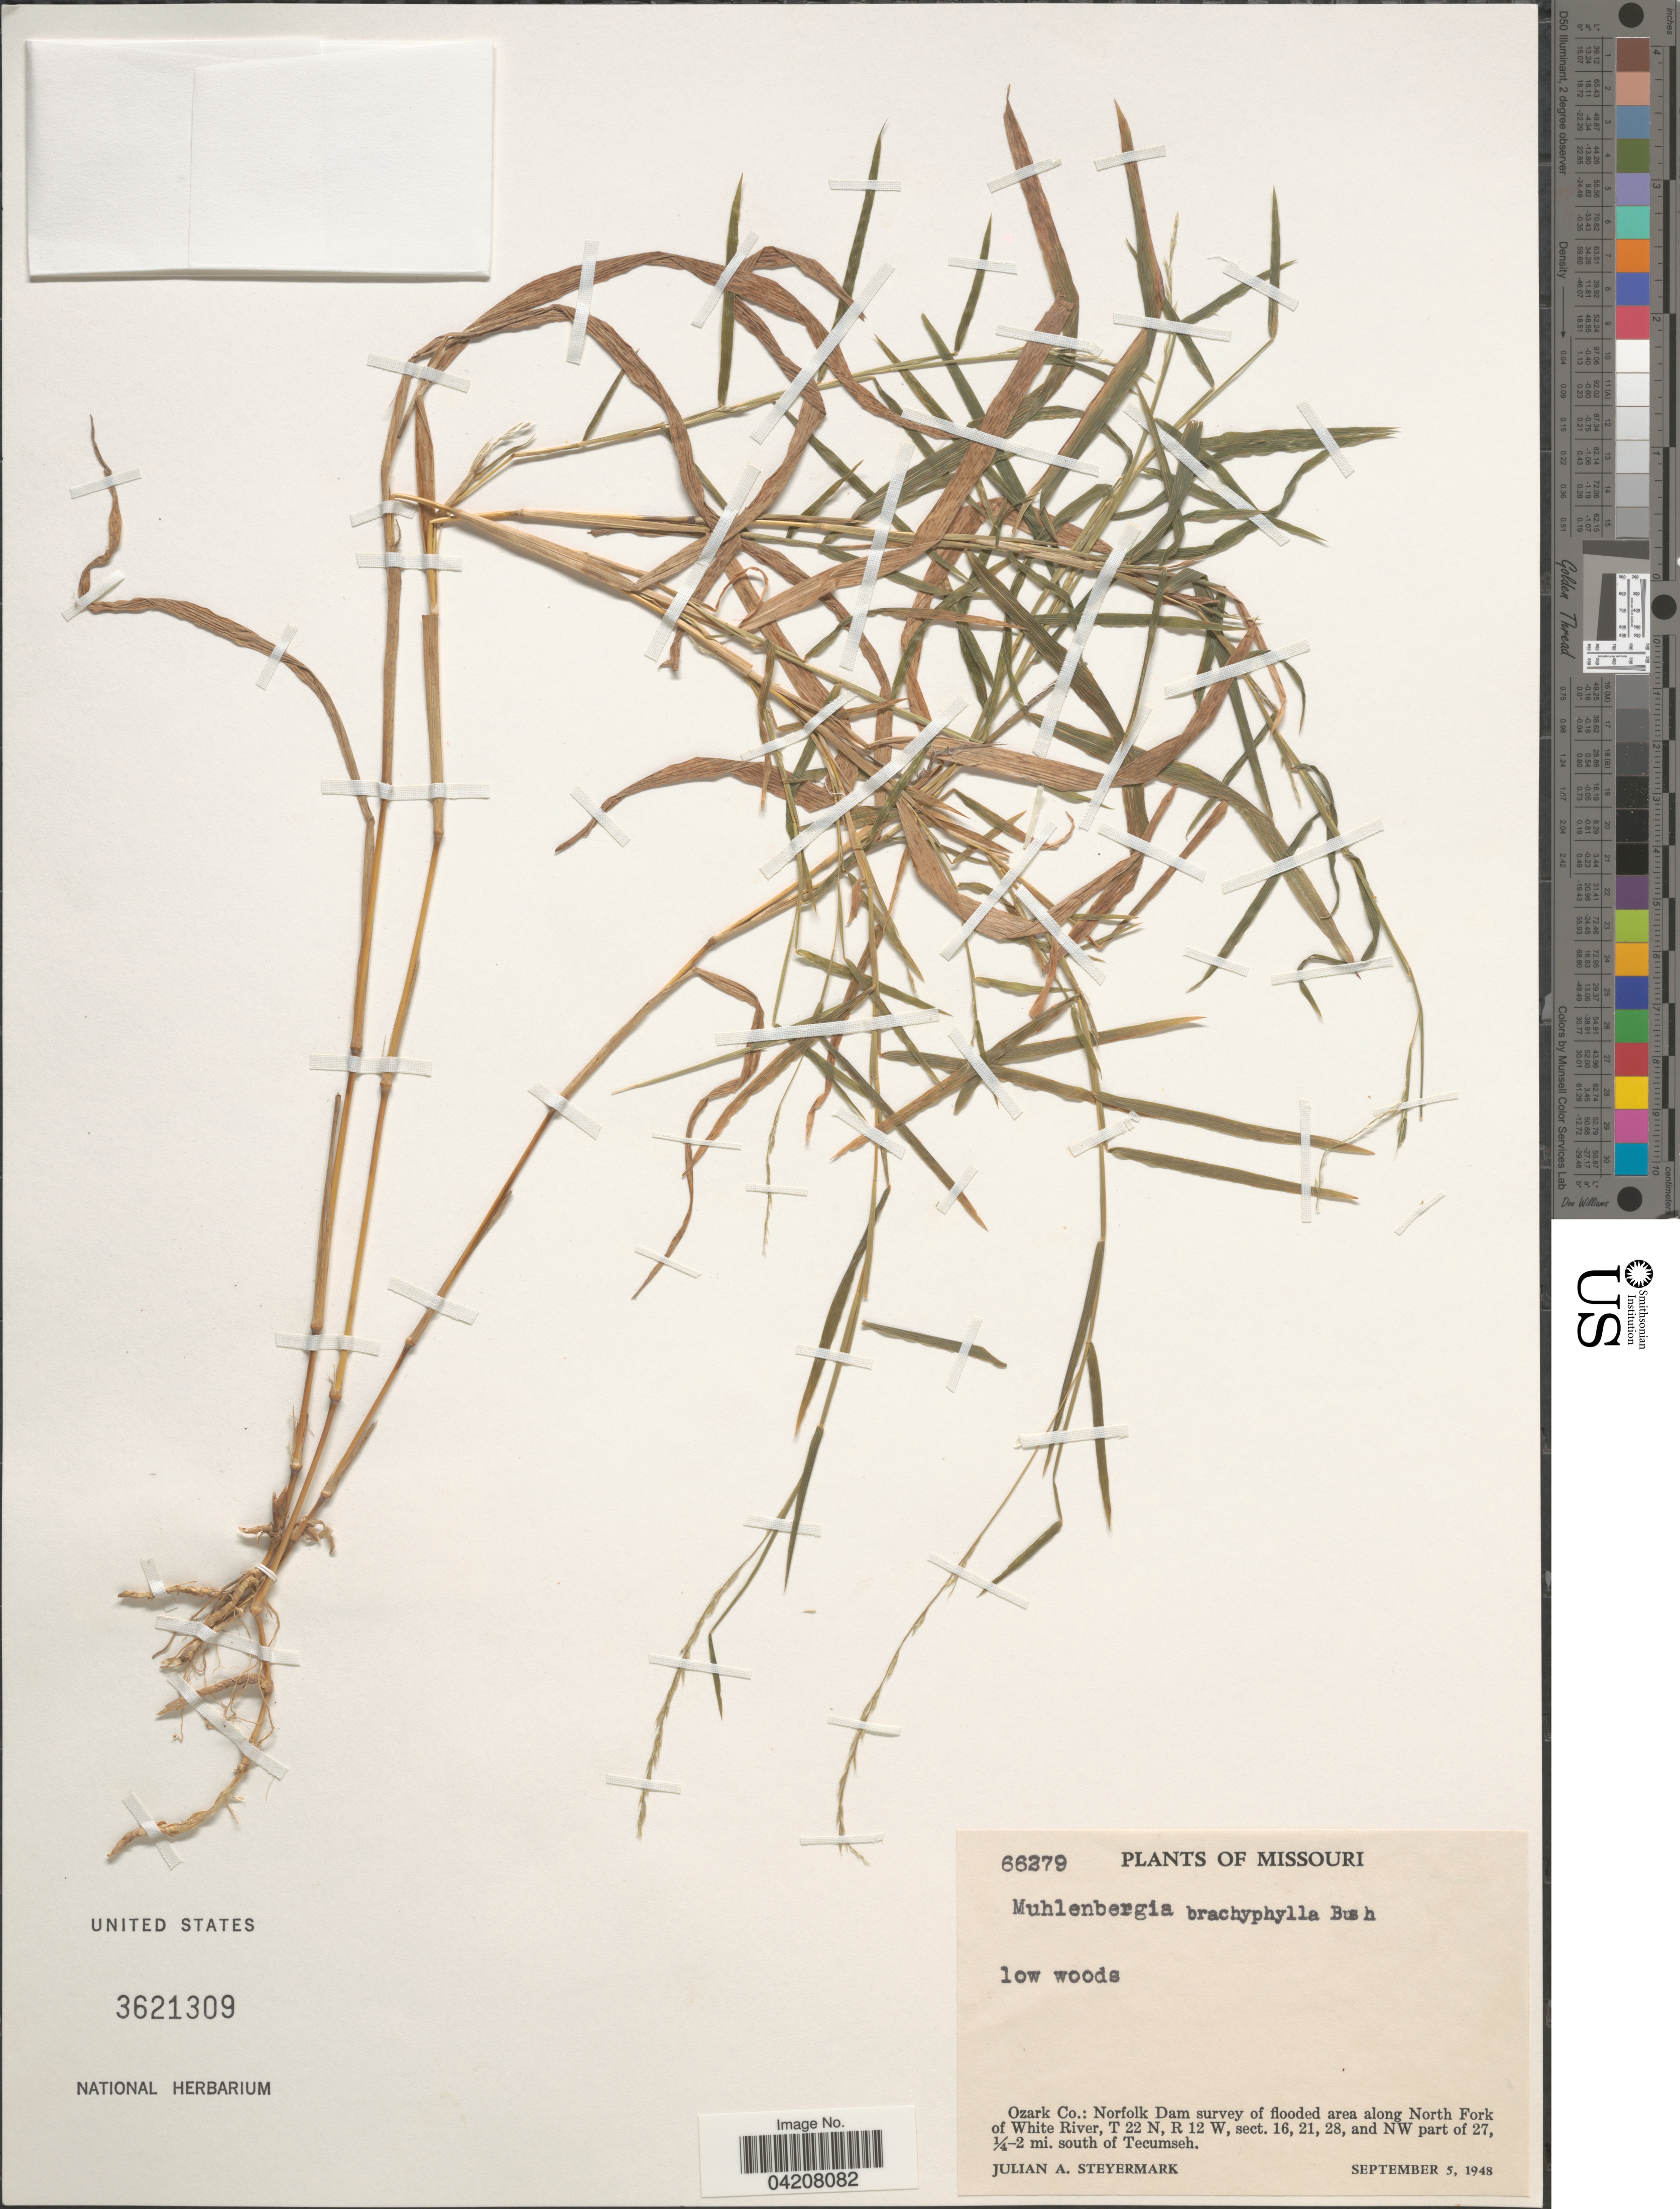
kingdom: Plantae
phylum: Tracheophyta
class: Liliopsida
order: Poales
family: Poaceae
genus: Muhlenbergia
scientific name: Muhlenbergia bushii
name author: R.W. Pohl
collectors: J. Steyermark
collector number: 66279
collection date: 1948-09-05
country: United States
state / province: Missouri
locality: Ozark Co.: Norfolk Dam survey of flooded area along North Fork of White River, T 22 N, R 12 W, sect. 16, 21, 28, and NW part of 27, ¼-2 mi. south of Tecumseh.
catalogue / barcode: US 3621309